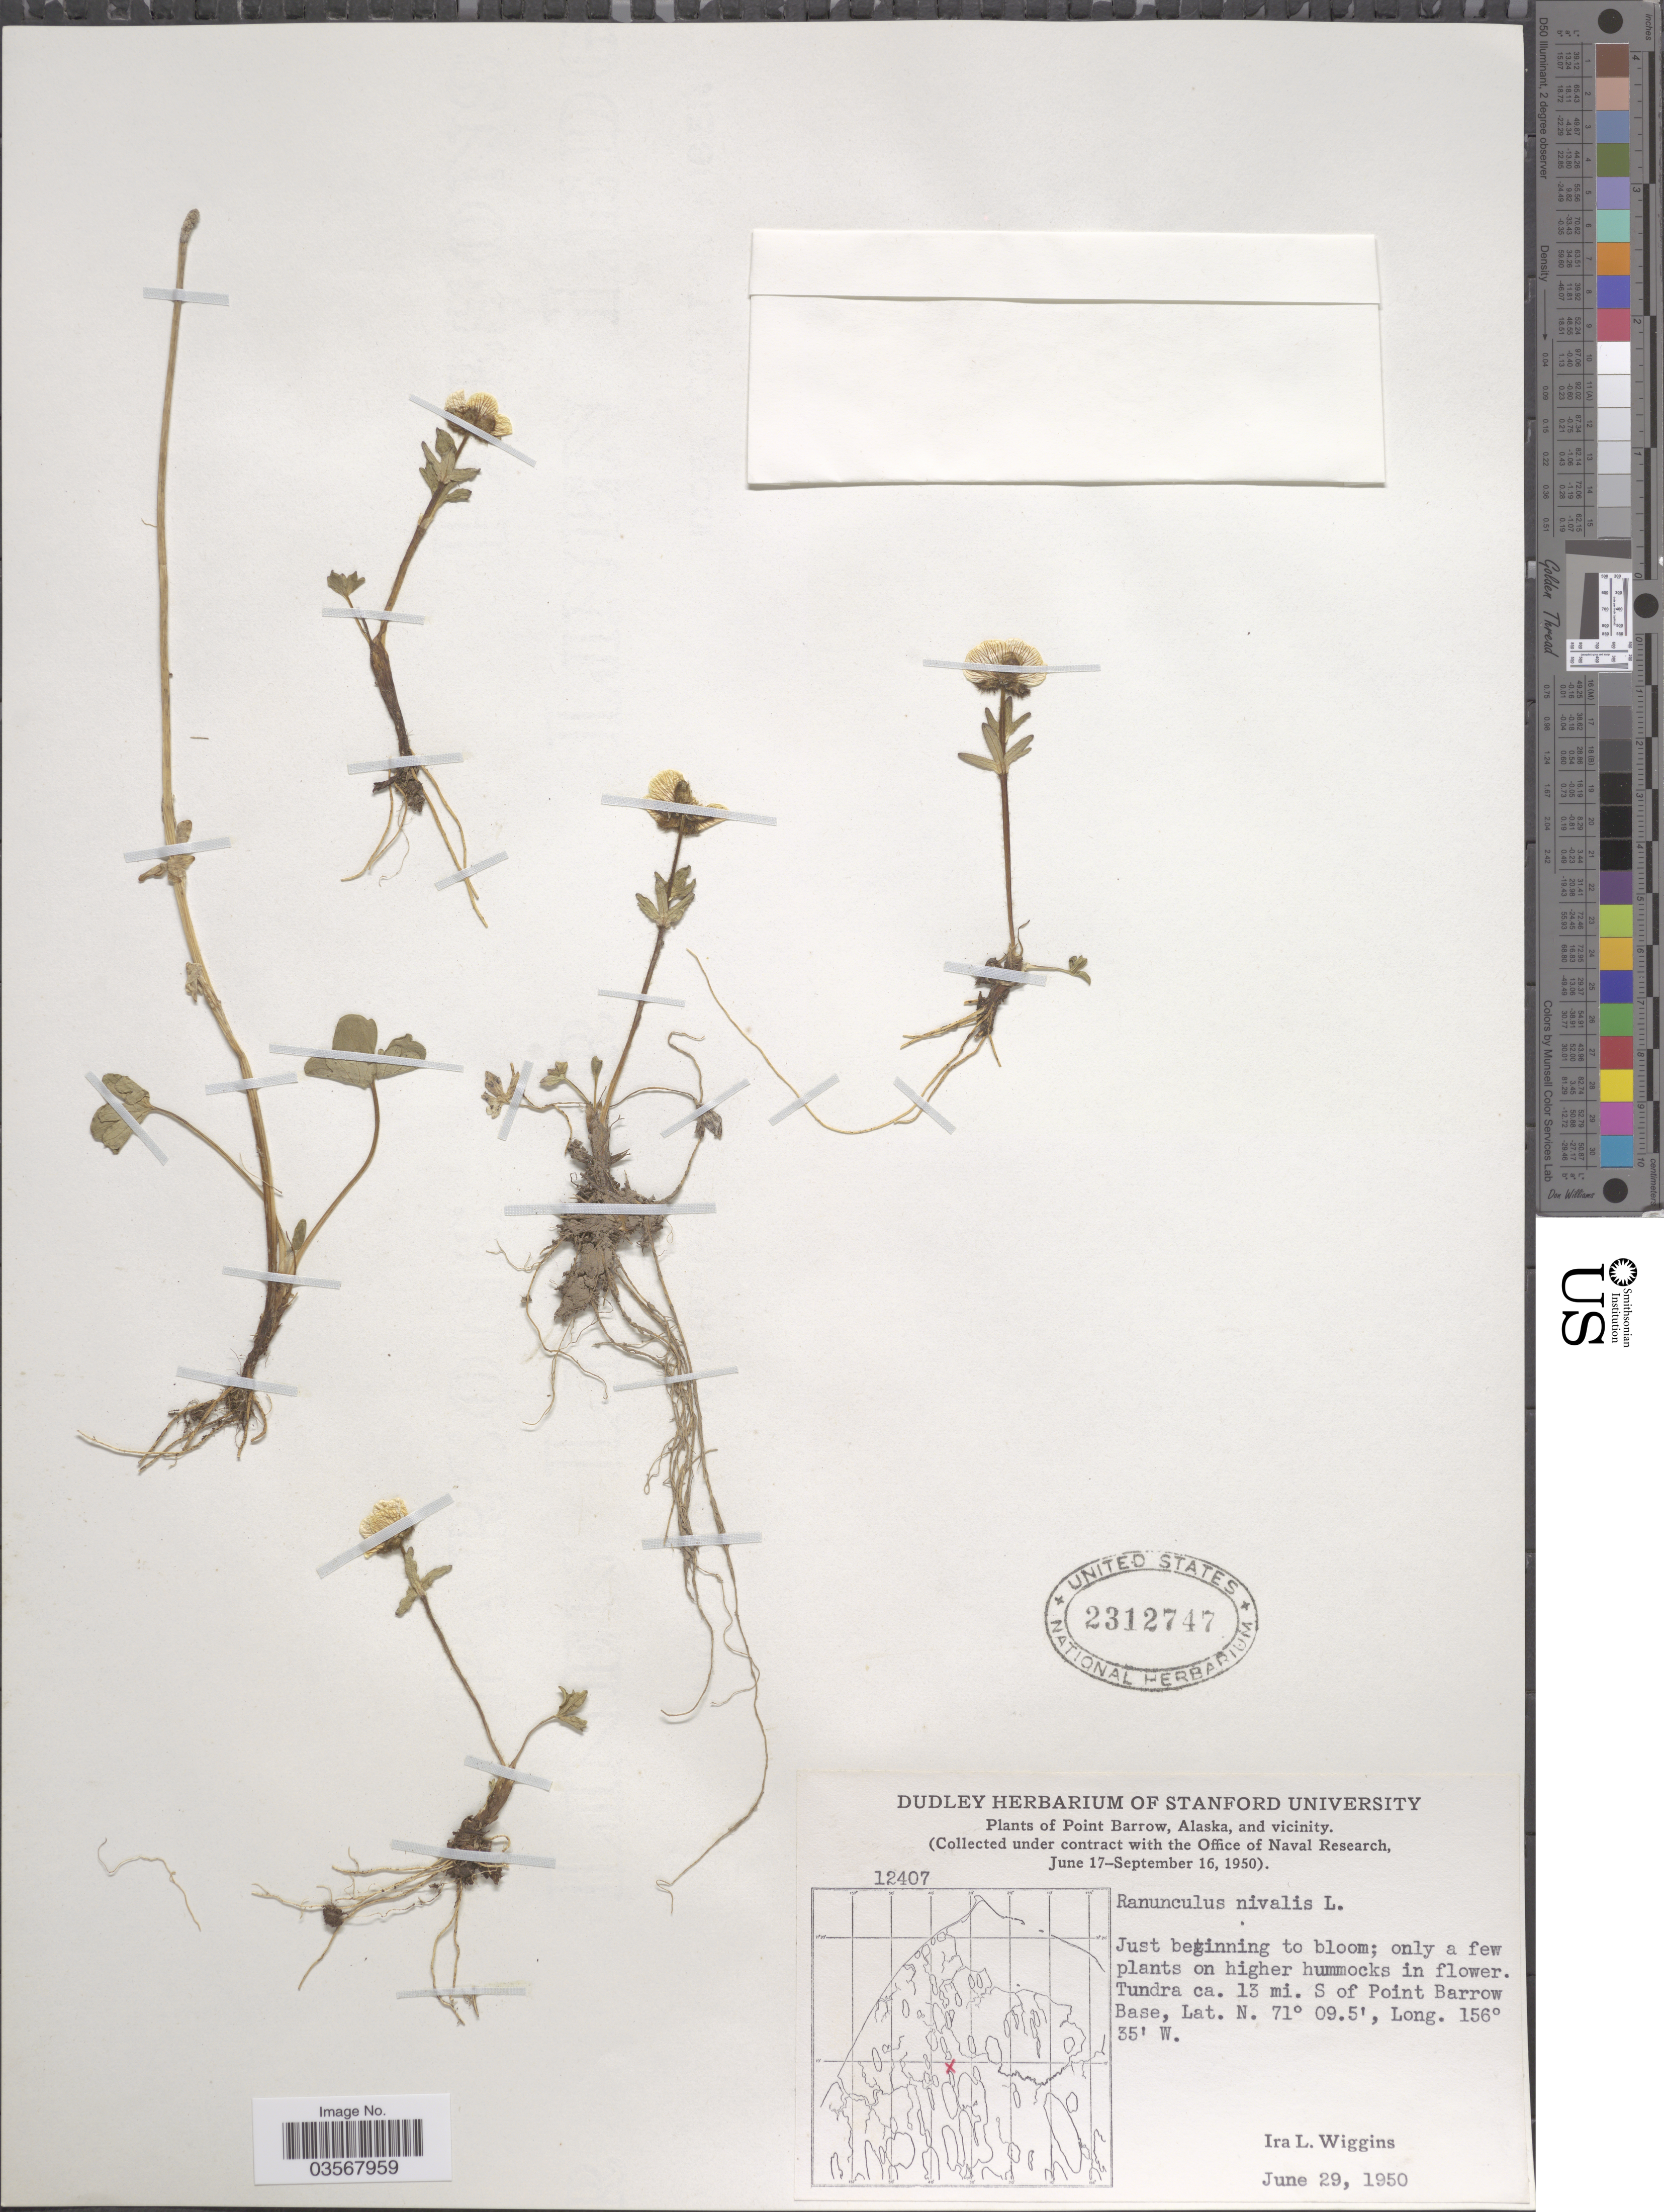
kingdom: Plantae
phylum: Tracheophyta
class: Magnoliopsida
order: Ranunculales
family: Ranunculaceae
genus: Ranunculus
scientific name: Ranunculus nivalis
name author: L.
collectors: I. L. Wiggins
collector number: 12407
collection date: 1950-06-29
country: United States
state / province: Alaska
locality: Point Barrow, Alaska and vicinity. Tundra ca. 13 mi. S of Point Barrow Base.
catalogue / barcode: US 2312747